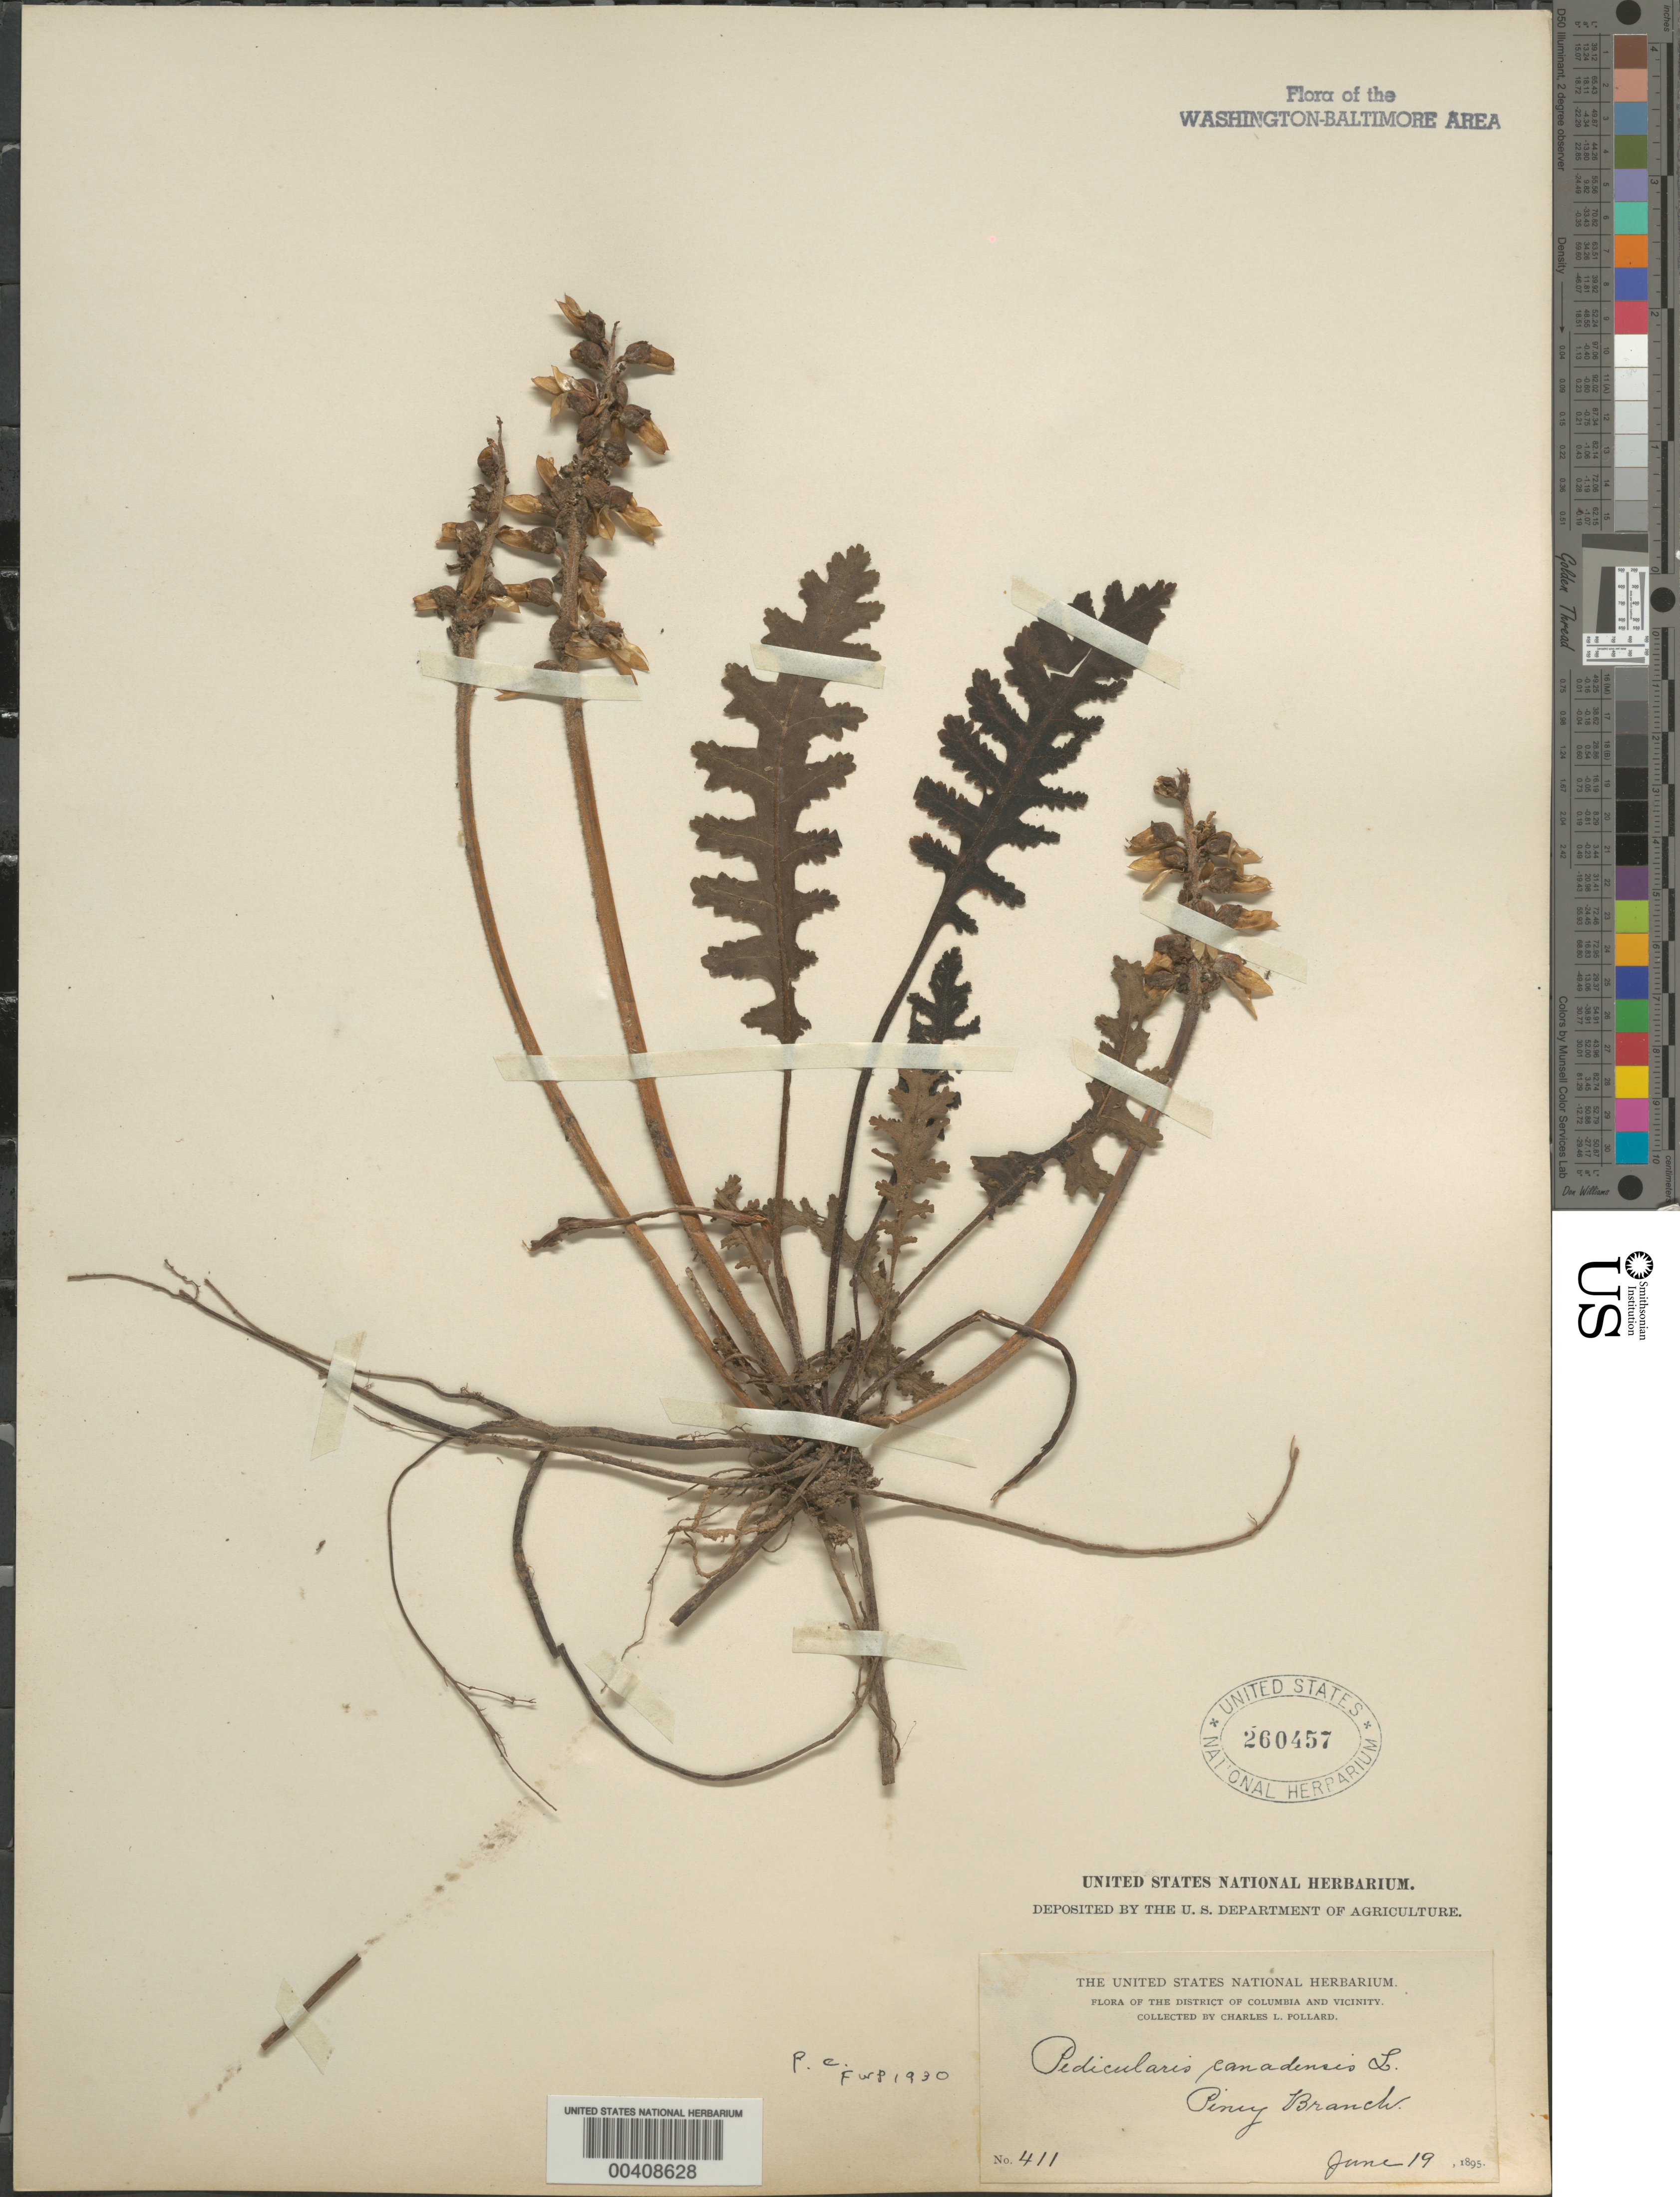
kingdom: Plantae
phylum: Tracheophyta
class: Magnoliopsida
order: Lamiales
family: Orobanchaceae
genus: Pedicularis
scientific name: Pedicularis semibarbata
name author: A. Gray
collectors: C. L. Pollard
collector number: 411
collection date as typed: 19 Jun 1895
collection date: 1895-06-19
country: United States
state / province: District of Columbia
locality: Piney Branch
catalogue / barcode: US 260457